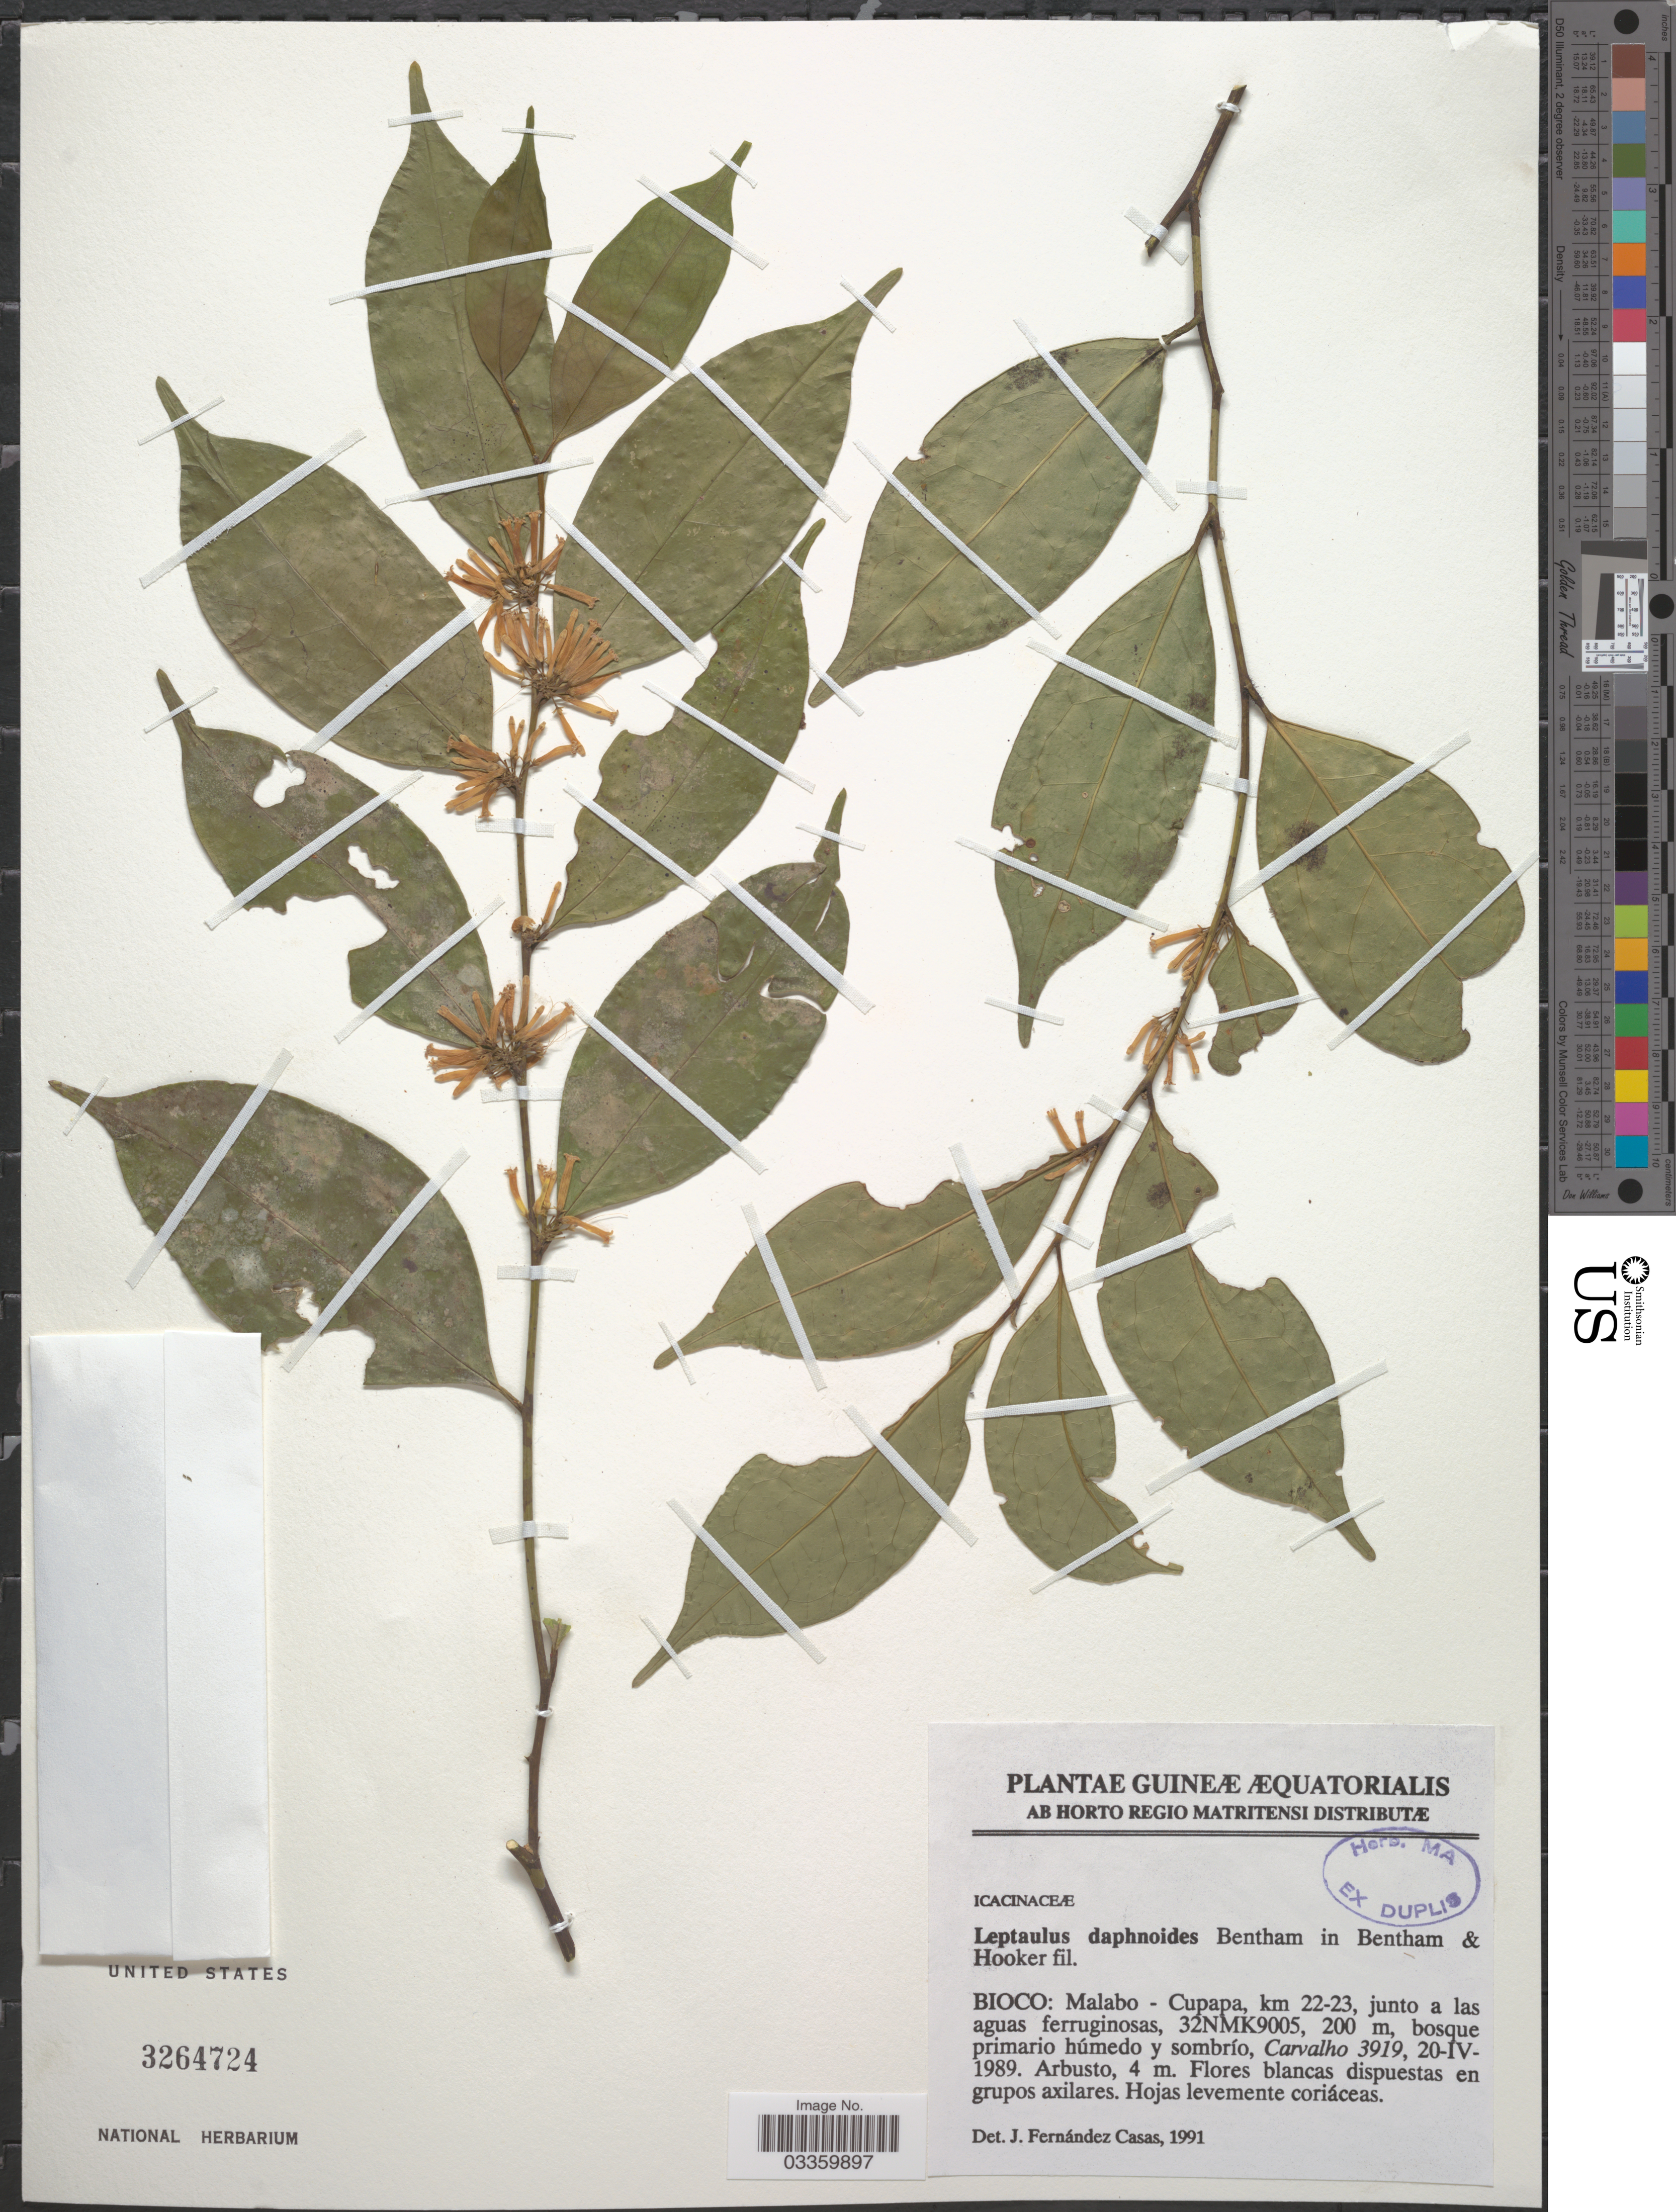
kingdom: Plantae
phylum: Tracheophyta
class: Magnoliopsida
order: Cardiopteridales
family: Cardiopteridaceae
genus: Leptaulus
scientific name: Leptaulus daphnoides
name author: Benth.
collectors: Carvalho, --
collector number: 3919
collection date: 1989-04-20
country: Equatorial Guinea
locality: Guineæ Æquatorialis. Bioco: Malabo - Cupapa, km 22-23, junto a las aguas ferruginosas, 32NMK9005.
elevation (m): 200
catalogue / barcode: US 3264724